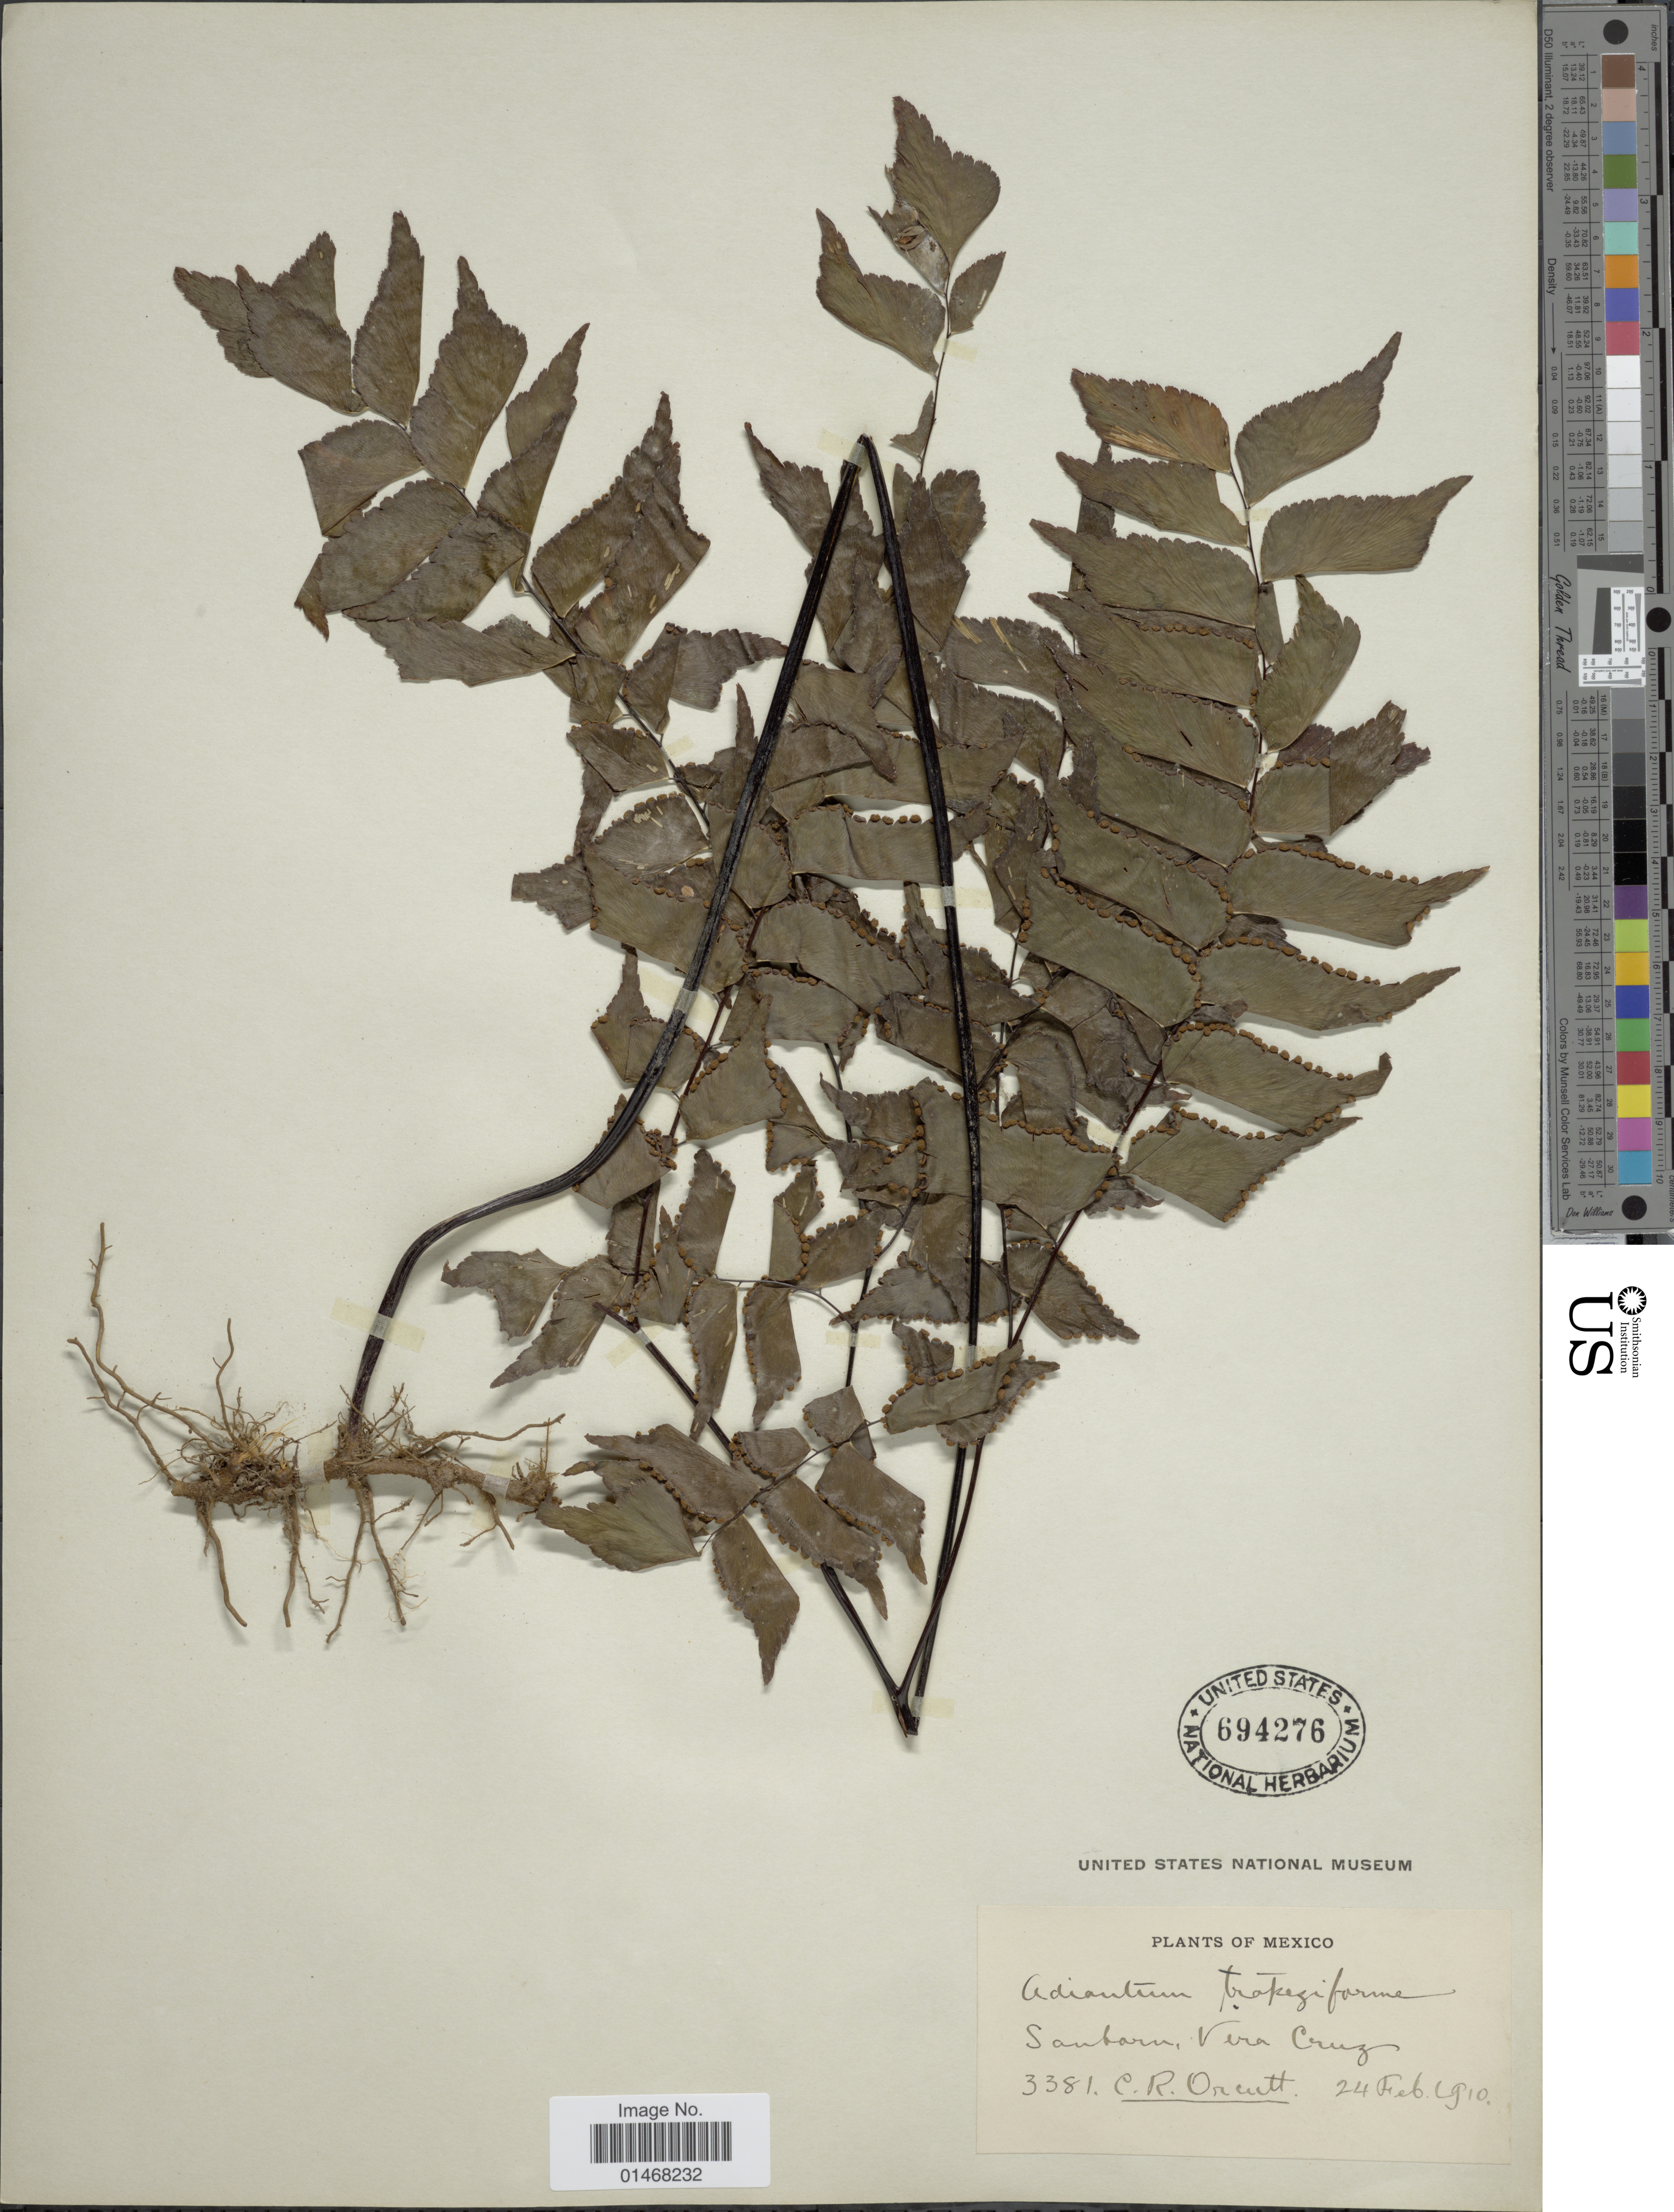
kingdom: Plantae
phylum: Tracheophyta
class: Polypodiopsida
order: Polypodiales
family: Pteridaceae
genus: Adiantum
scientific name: Adiantum trapeziforme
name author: L.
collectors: C. R. Orcutt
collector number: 3381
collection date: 1910-02-24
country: Mexico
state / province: Veracruz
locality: Sanbarn, Vera Cruz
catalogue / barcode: US 694276